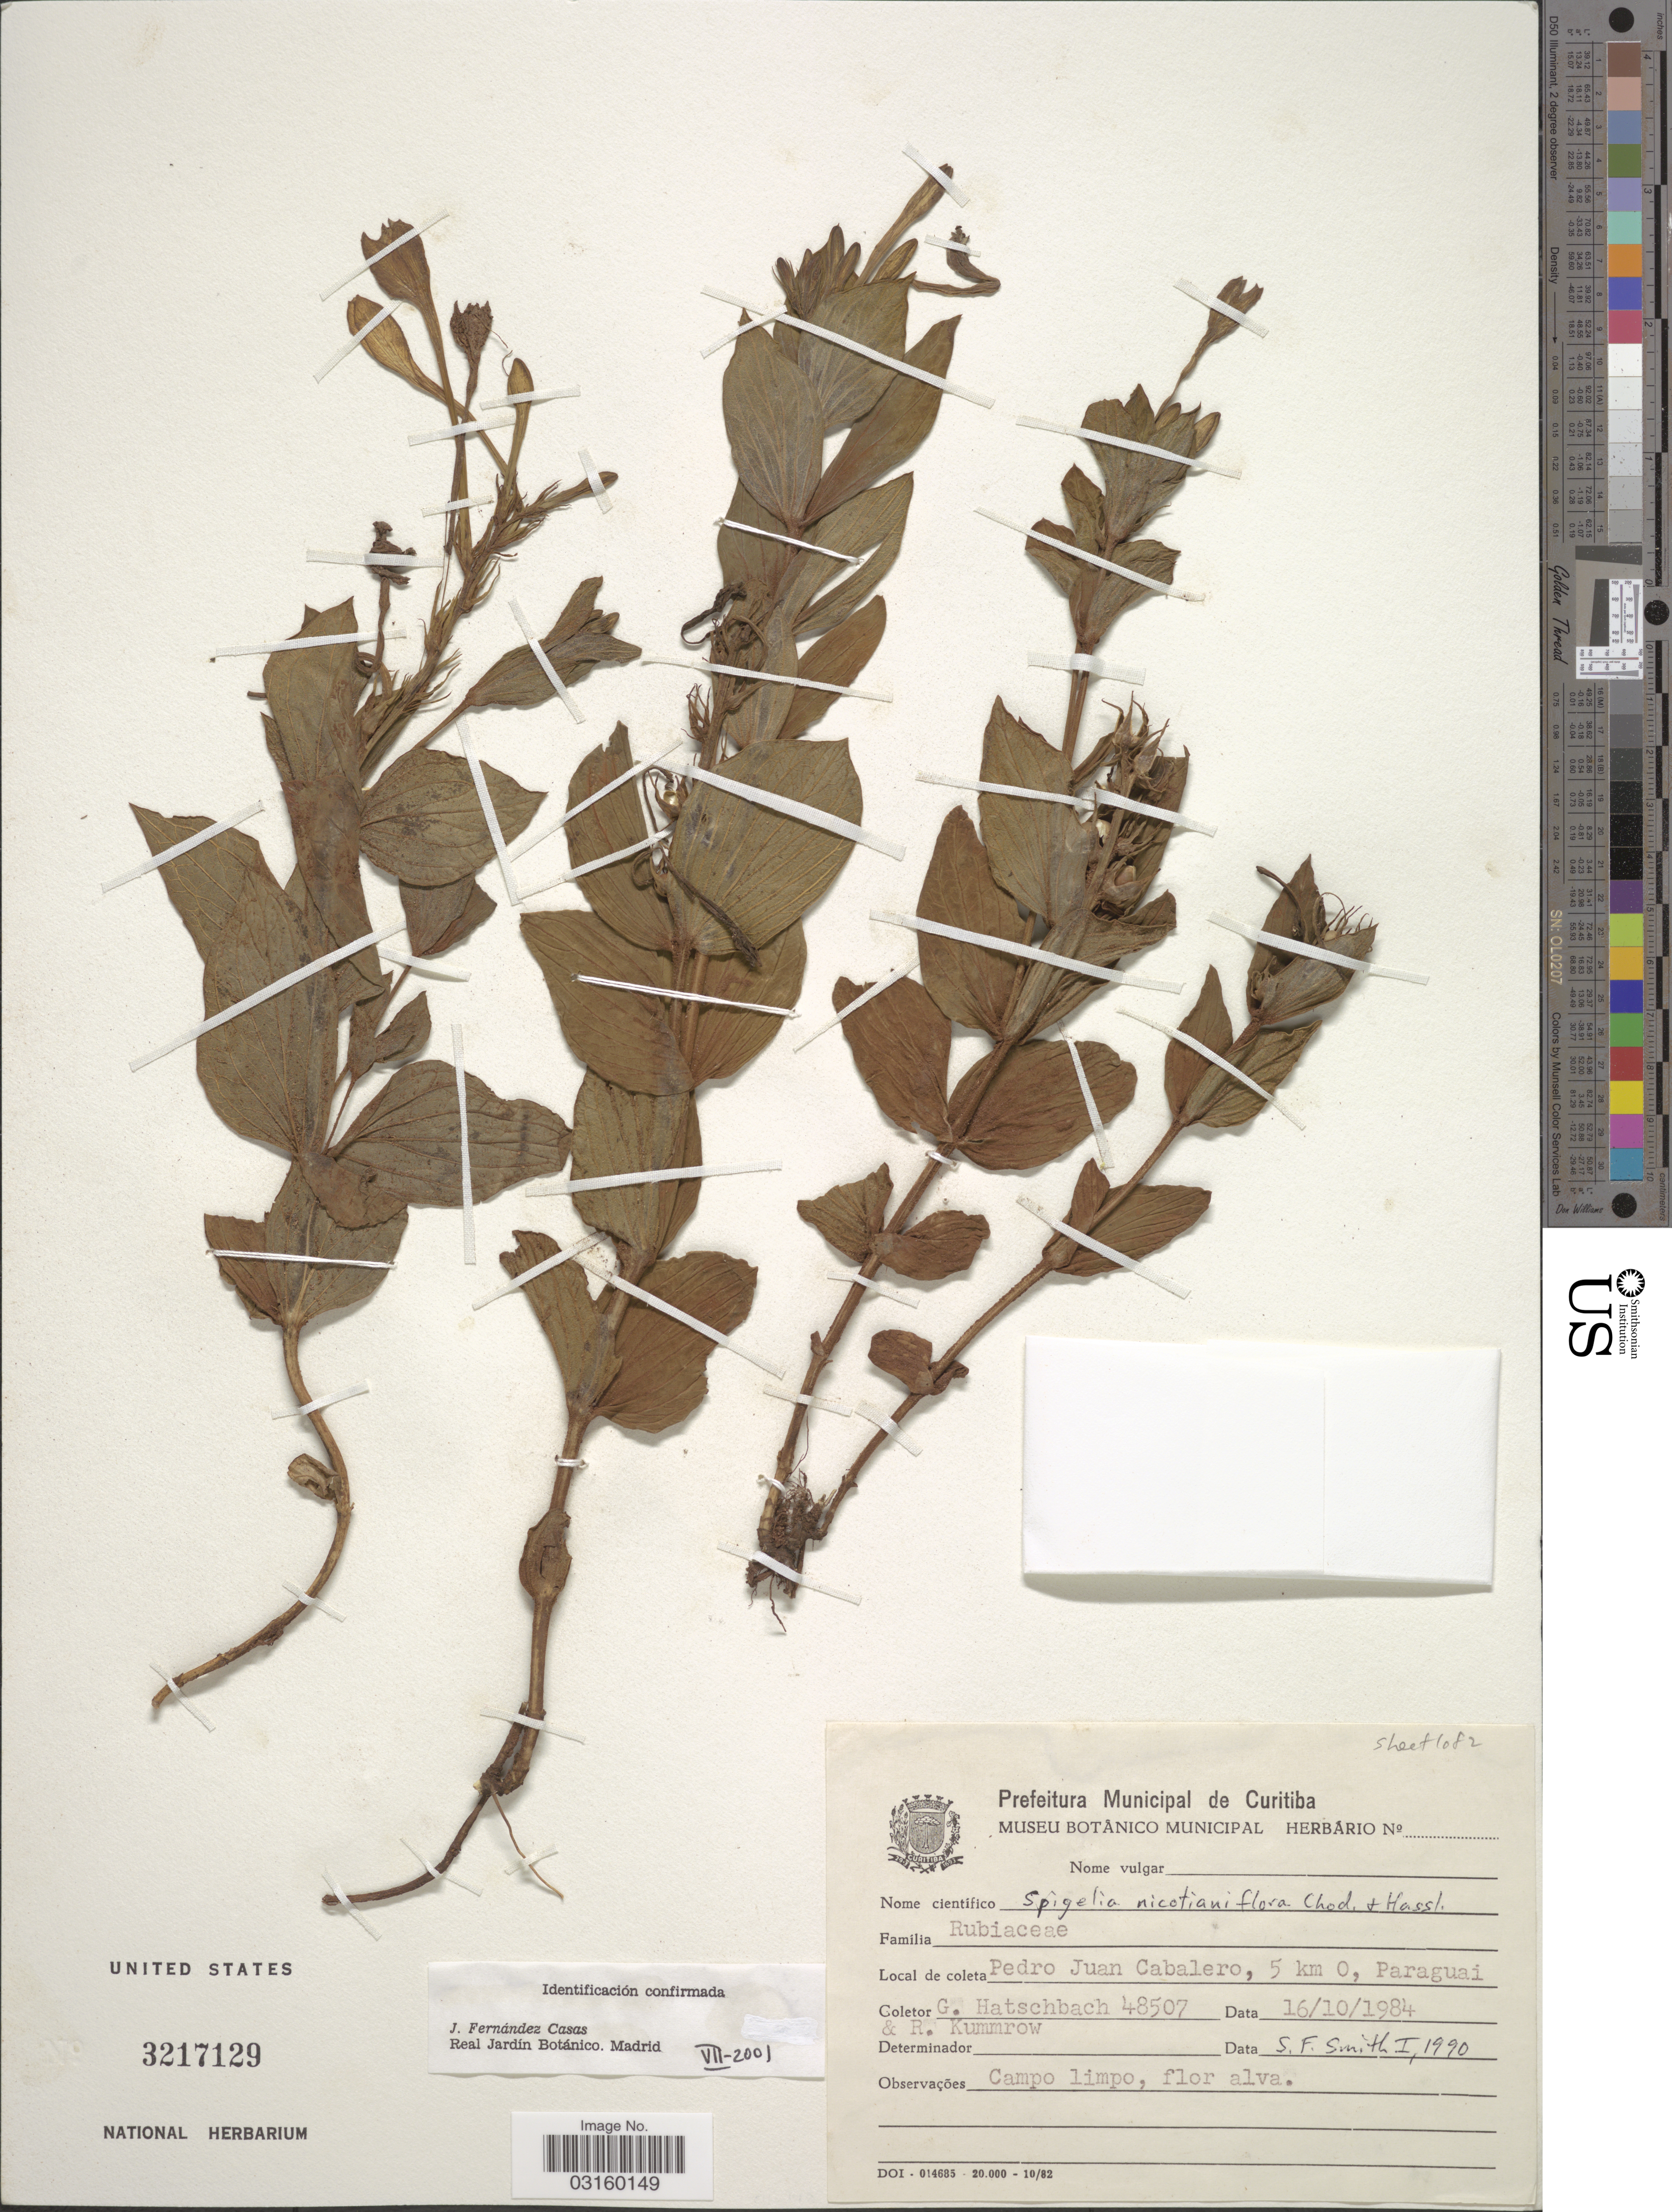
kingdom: Plantae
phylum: Tracheophyta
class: Magnoliopsida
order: Gentianales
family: Loganiaceae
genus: Spigelia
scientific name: Spigelia nicotianiflora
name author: Chodat & Hassl.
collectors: G. Hatschbach & R. Kummrow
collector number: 48507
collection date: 1984-10-16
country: Paraguay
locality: Pedro Juan Cabalero, 5 km 0, Paraguai.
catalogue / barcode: US 3217129